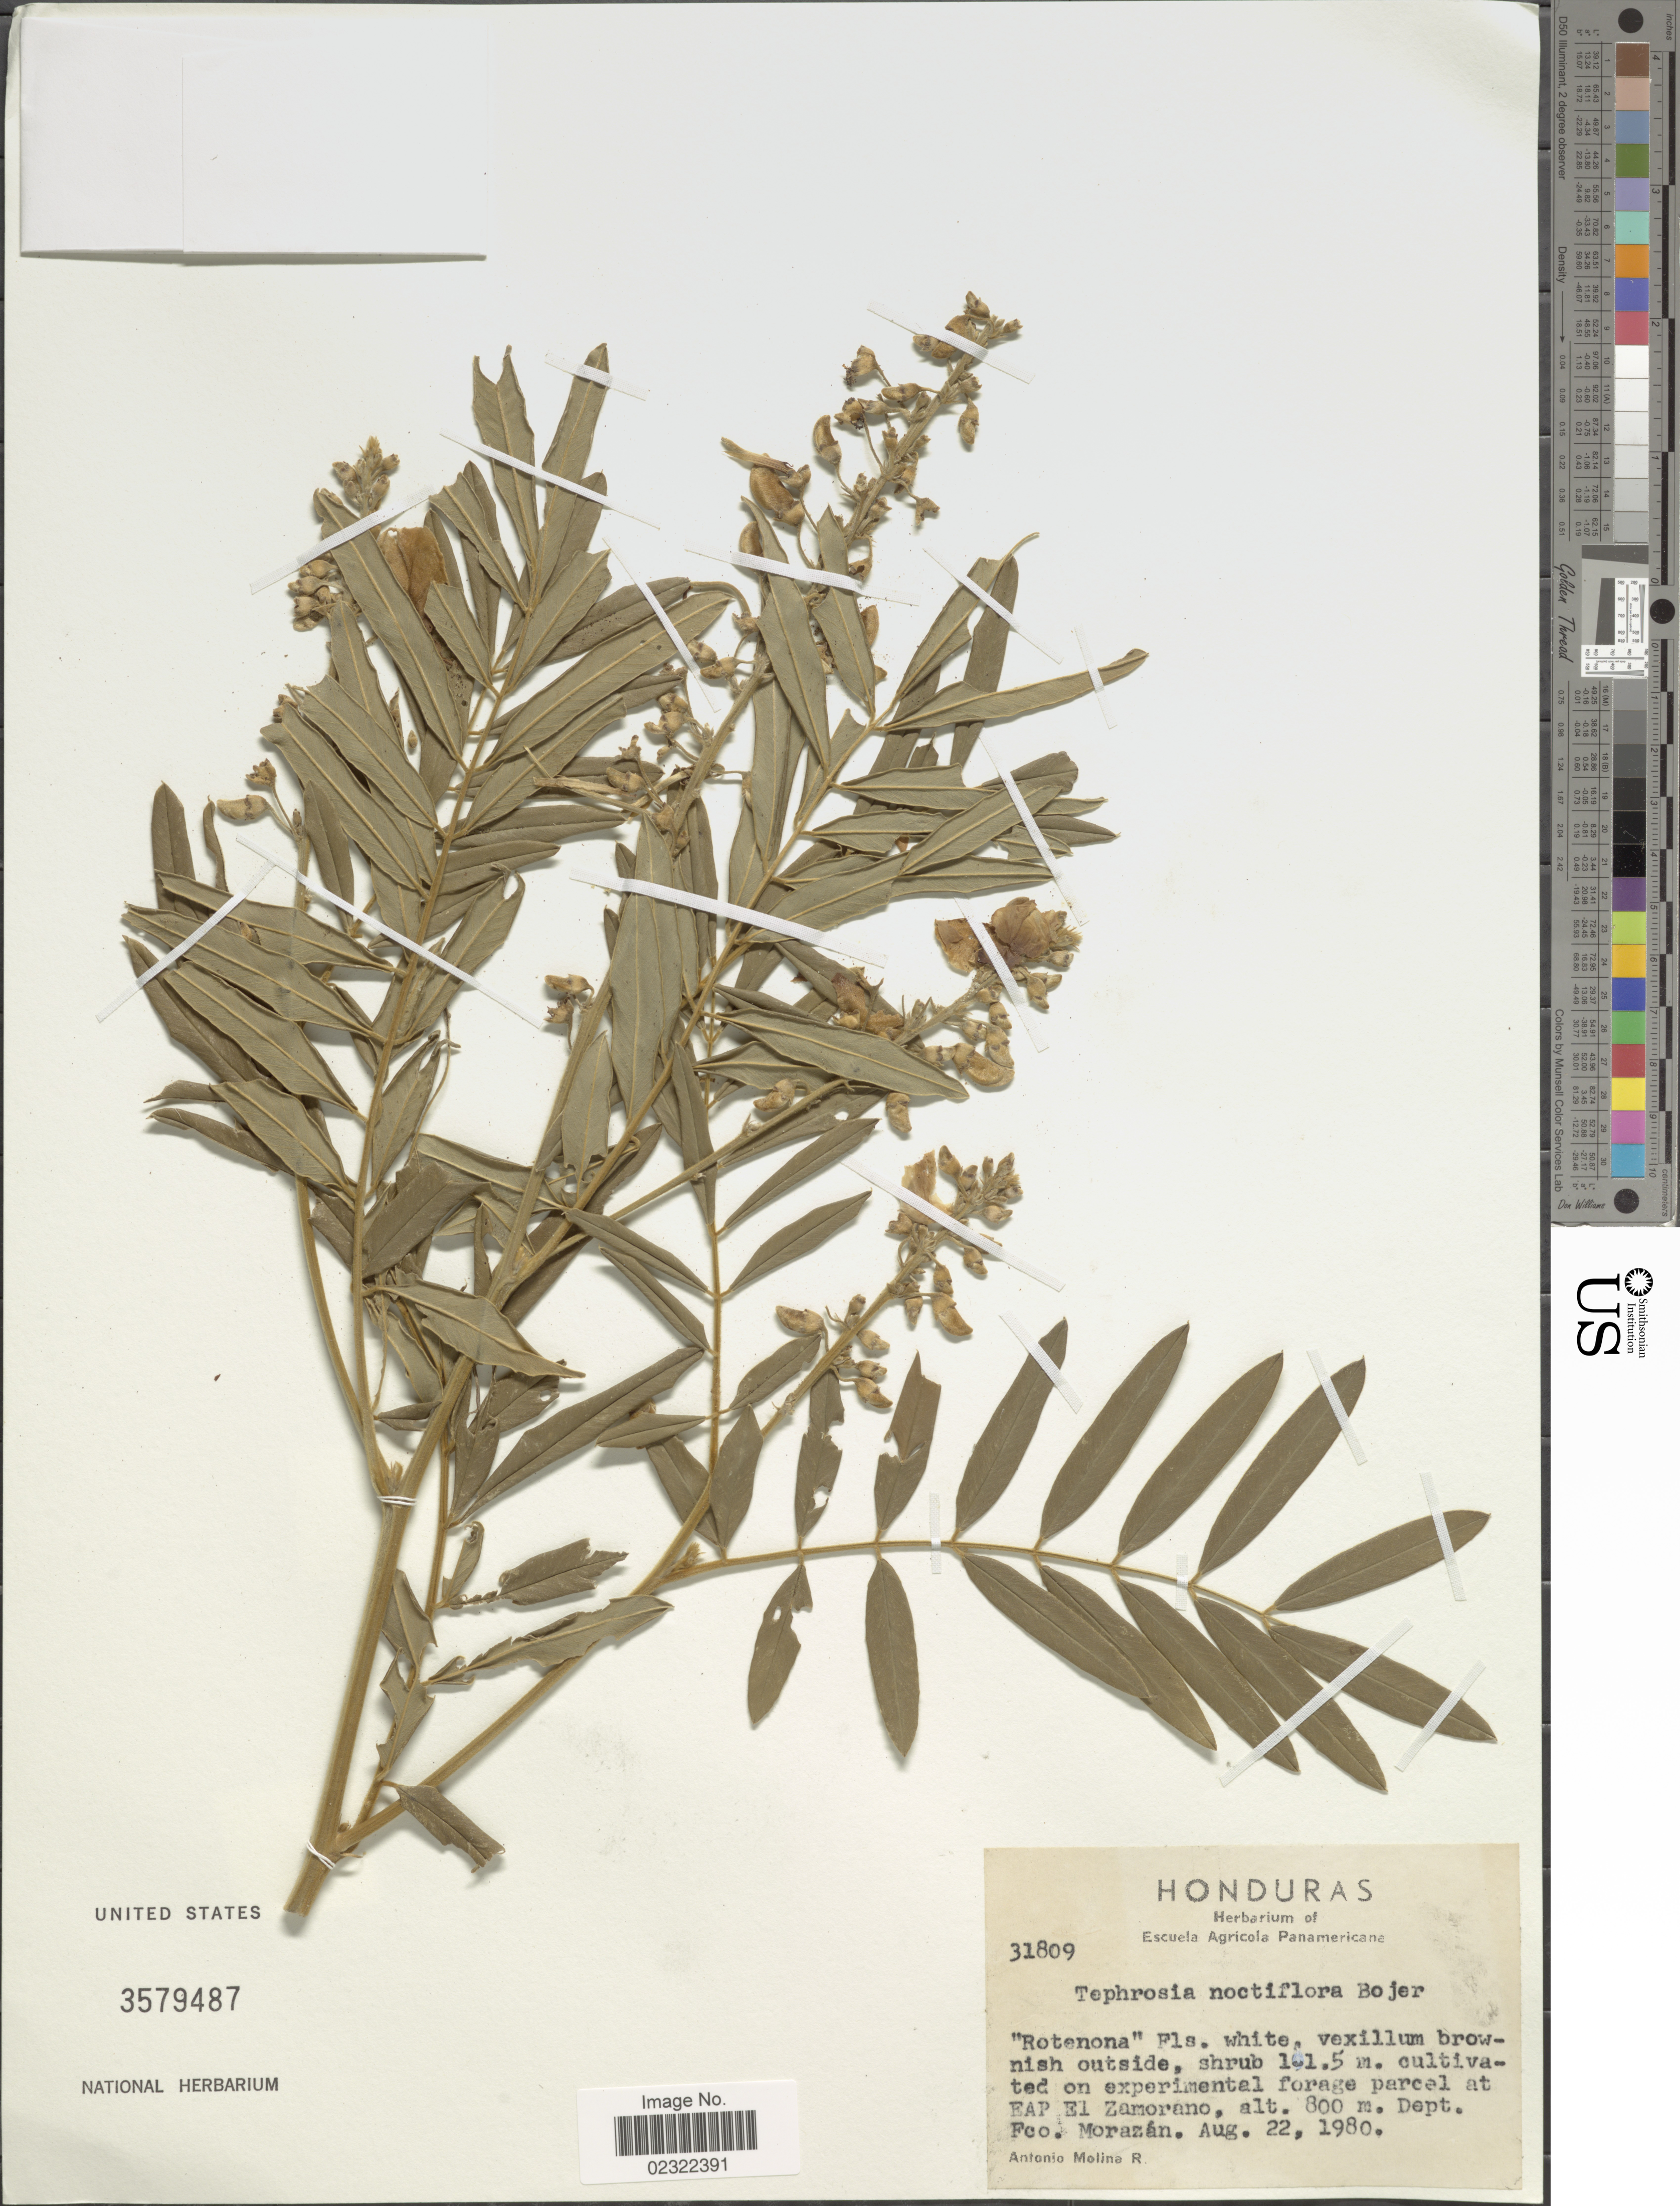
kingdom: Plantae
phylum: Tracheophyta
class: Magnoliopsida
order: Fabales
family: Fabaceae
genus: Tephrosia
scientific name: Tephrosia noctiflora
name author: Bojer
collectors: A. Molina R.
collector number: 31809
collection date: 1980-08-22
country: Honduras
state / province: Fco. Morazán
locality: Honduras, at EAP El Zamorano. Fco. Morazan.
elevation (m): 800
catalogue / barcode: US 3579487